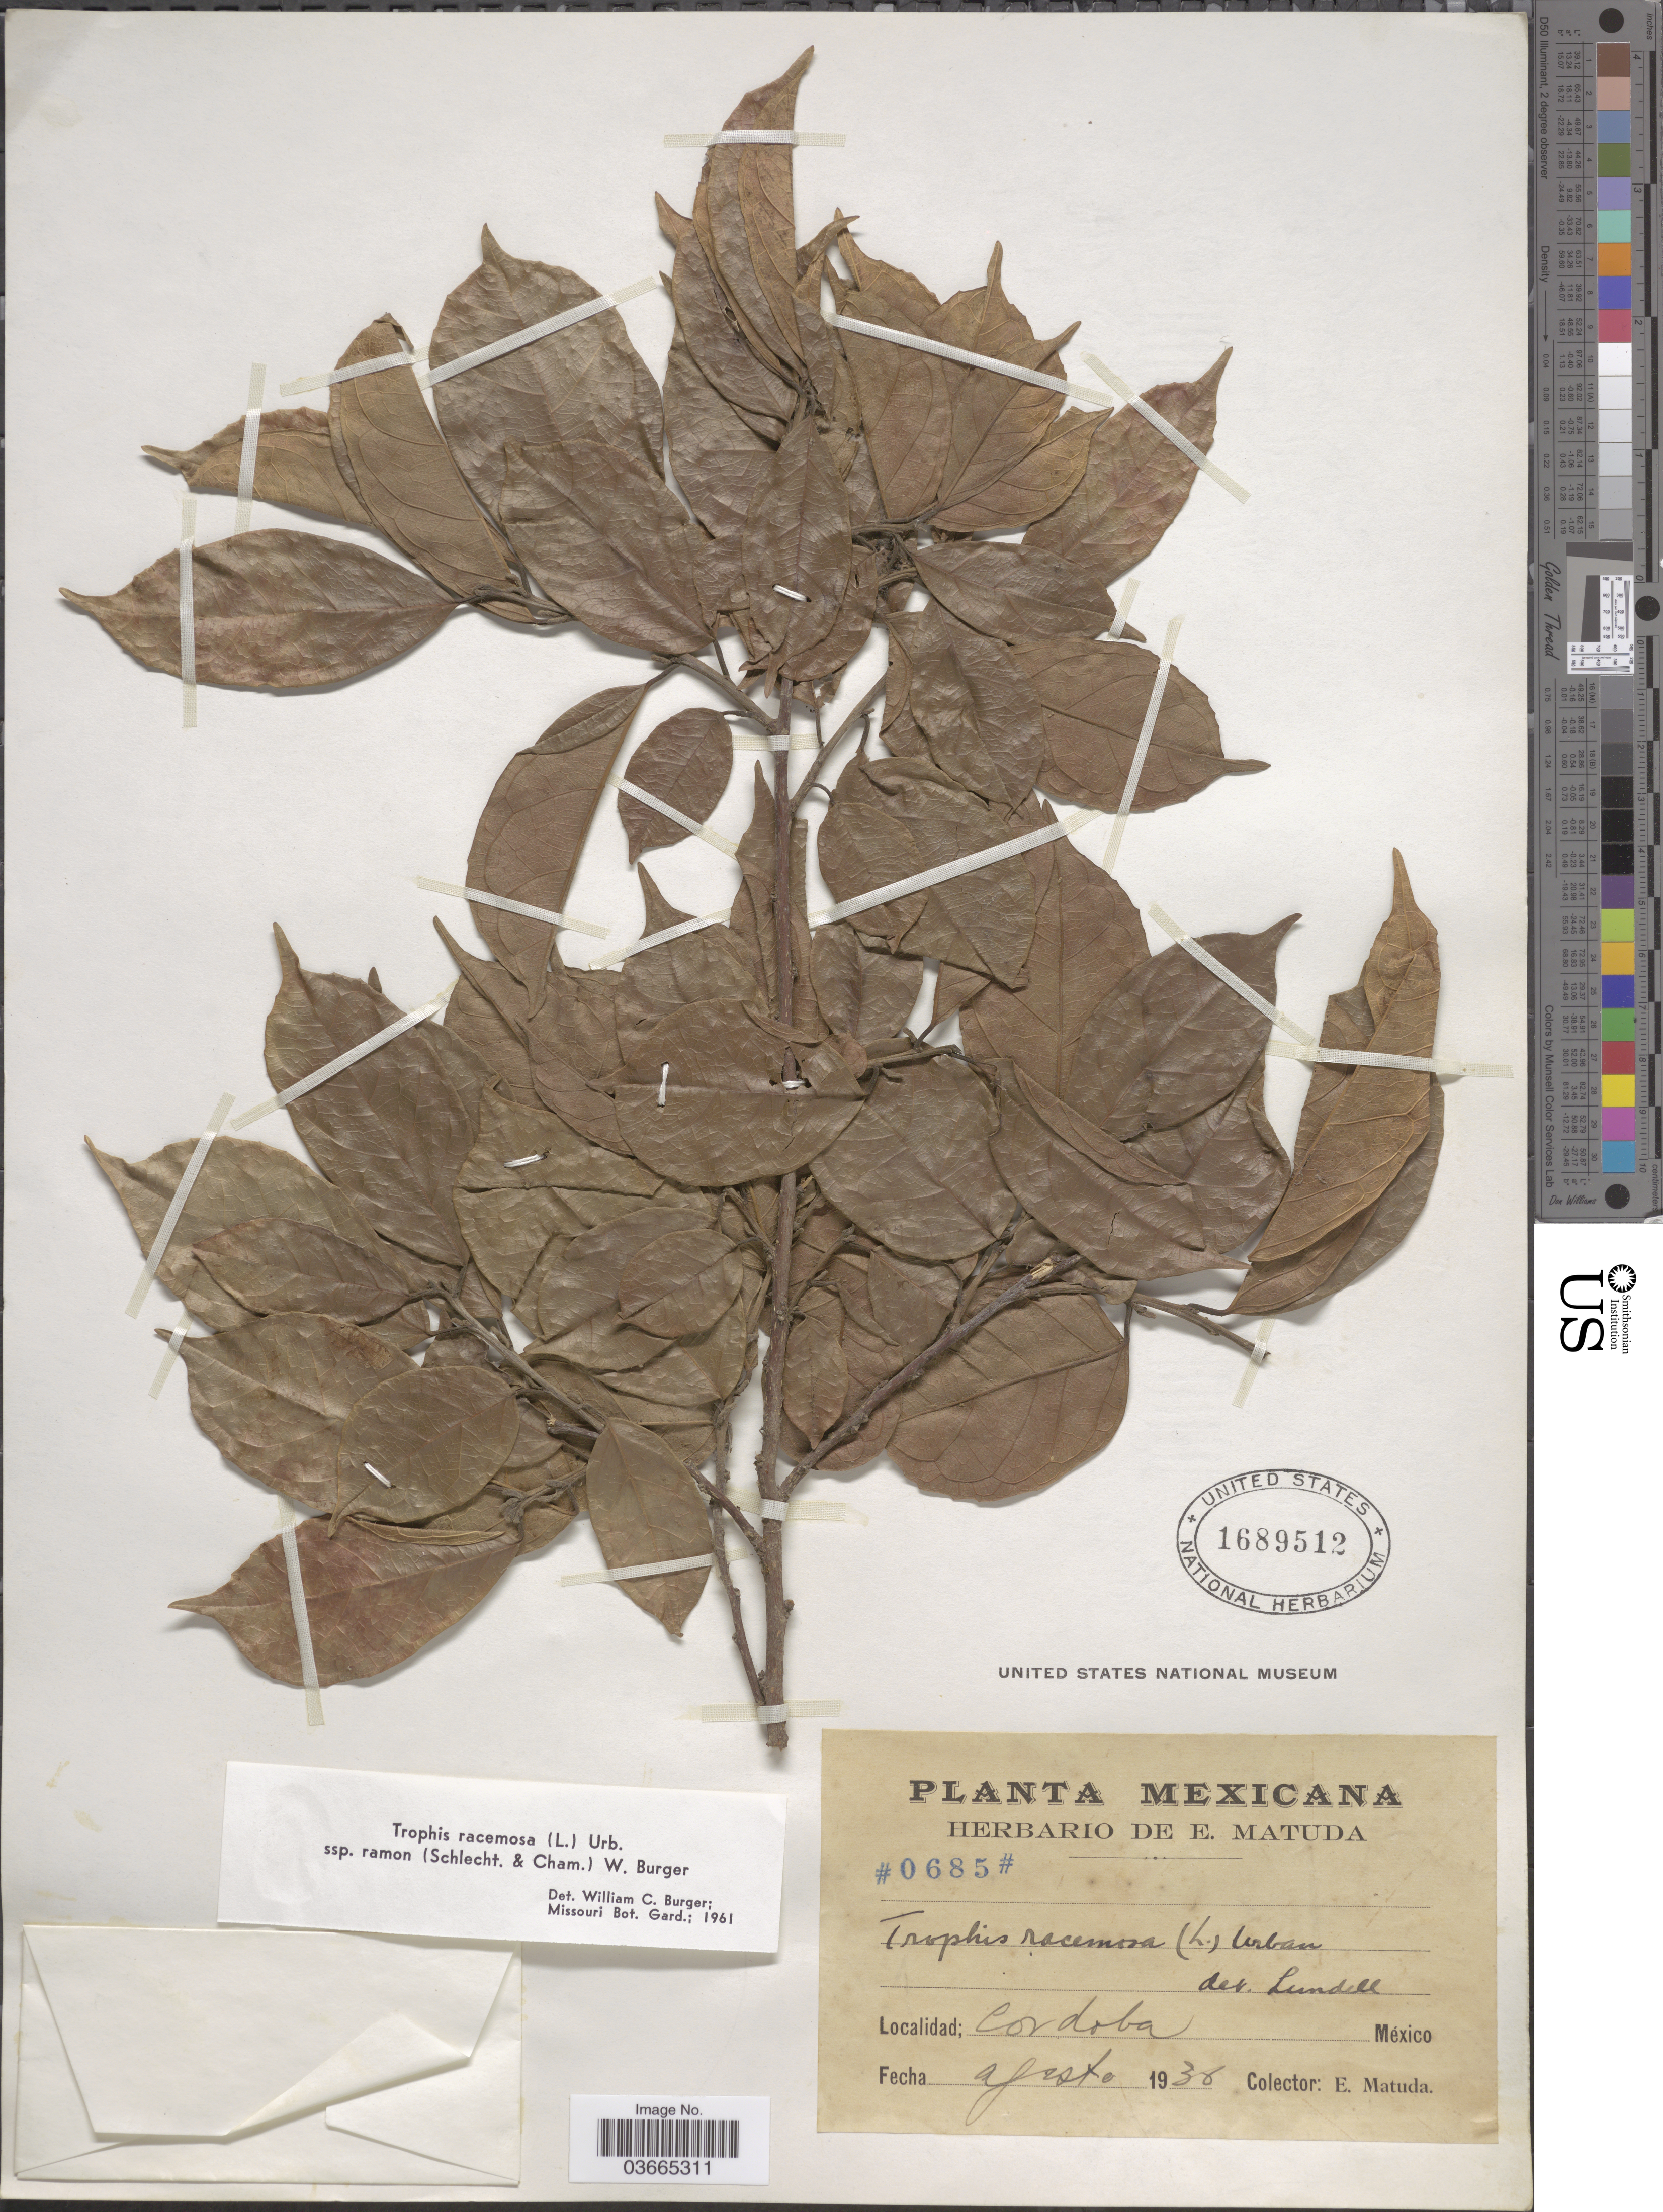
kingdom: Plantae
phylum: Tracheophyta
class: Magnoliopsida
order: Rosales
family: Moraceae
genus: Trophis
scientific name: Trophis racemosa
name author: (L.) Urb.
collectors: E. Matuda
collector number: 0685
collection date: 1936-08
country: Mexico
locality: Cordoba.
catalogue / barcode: US 1689512